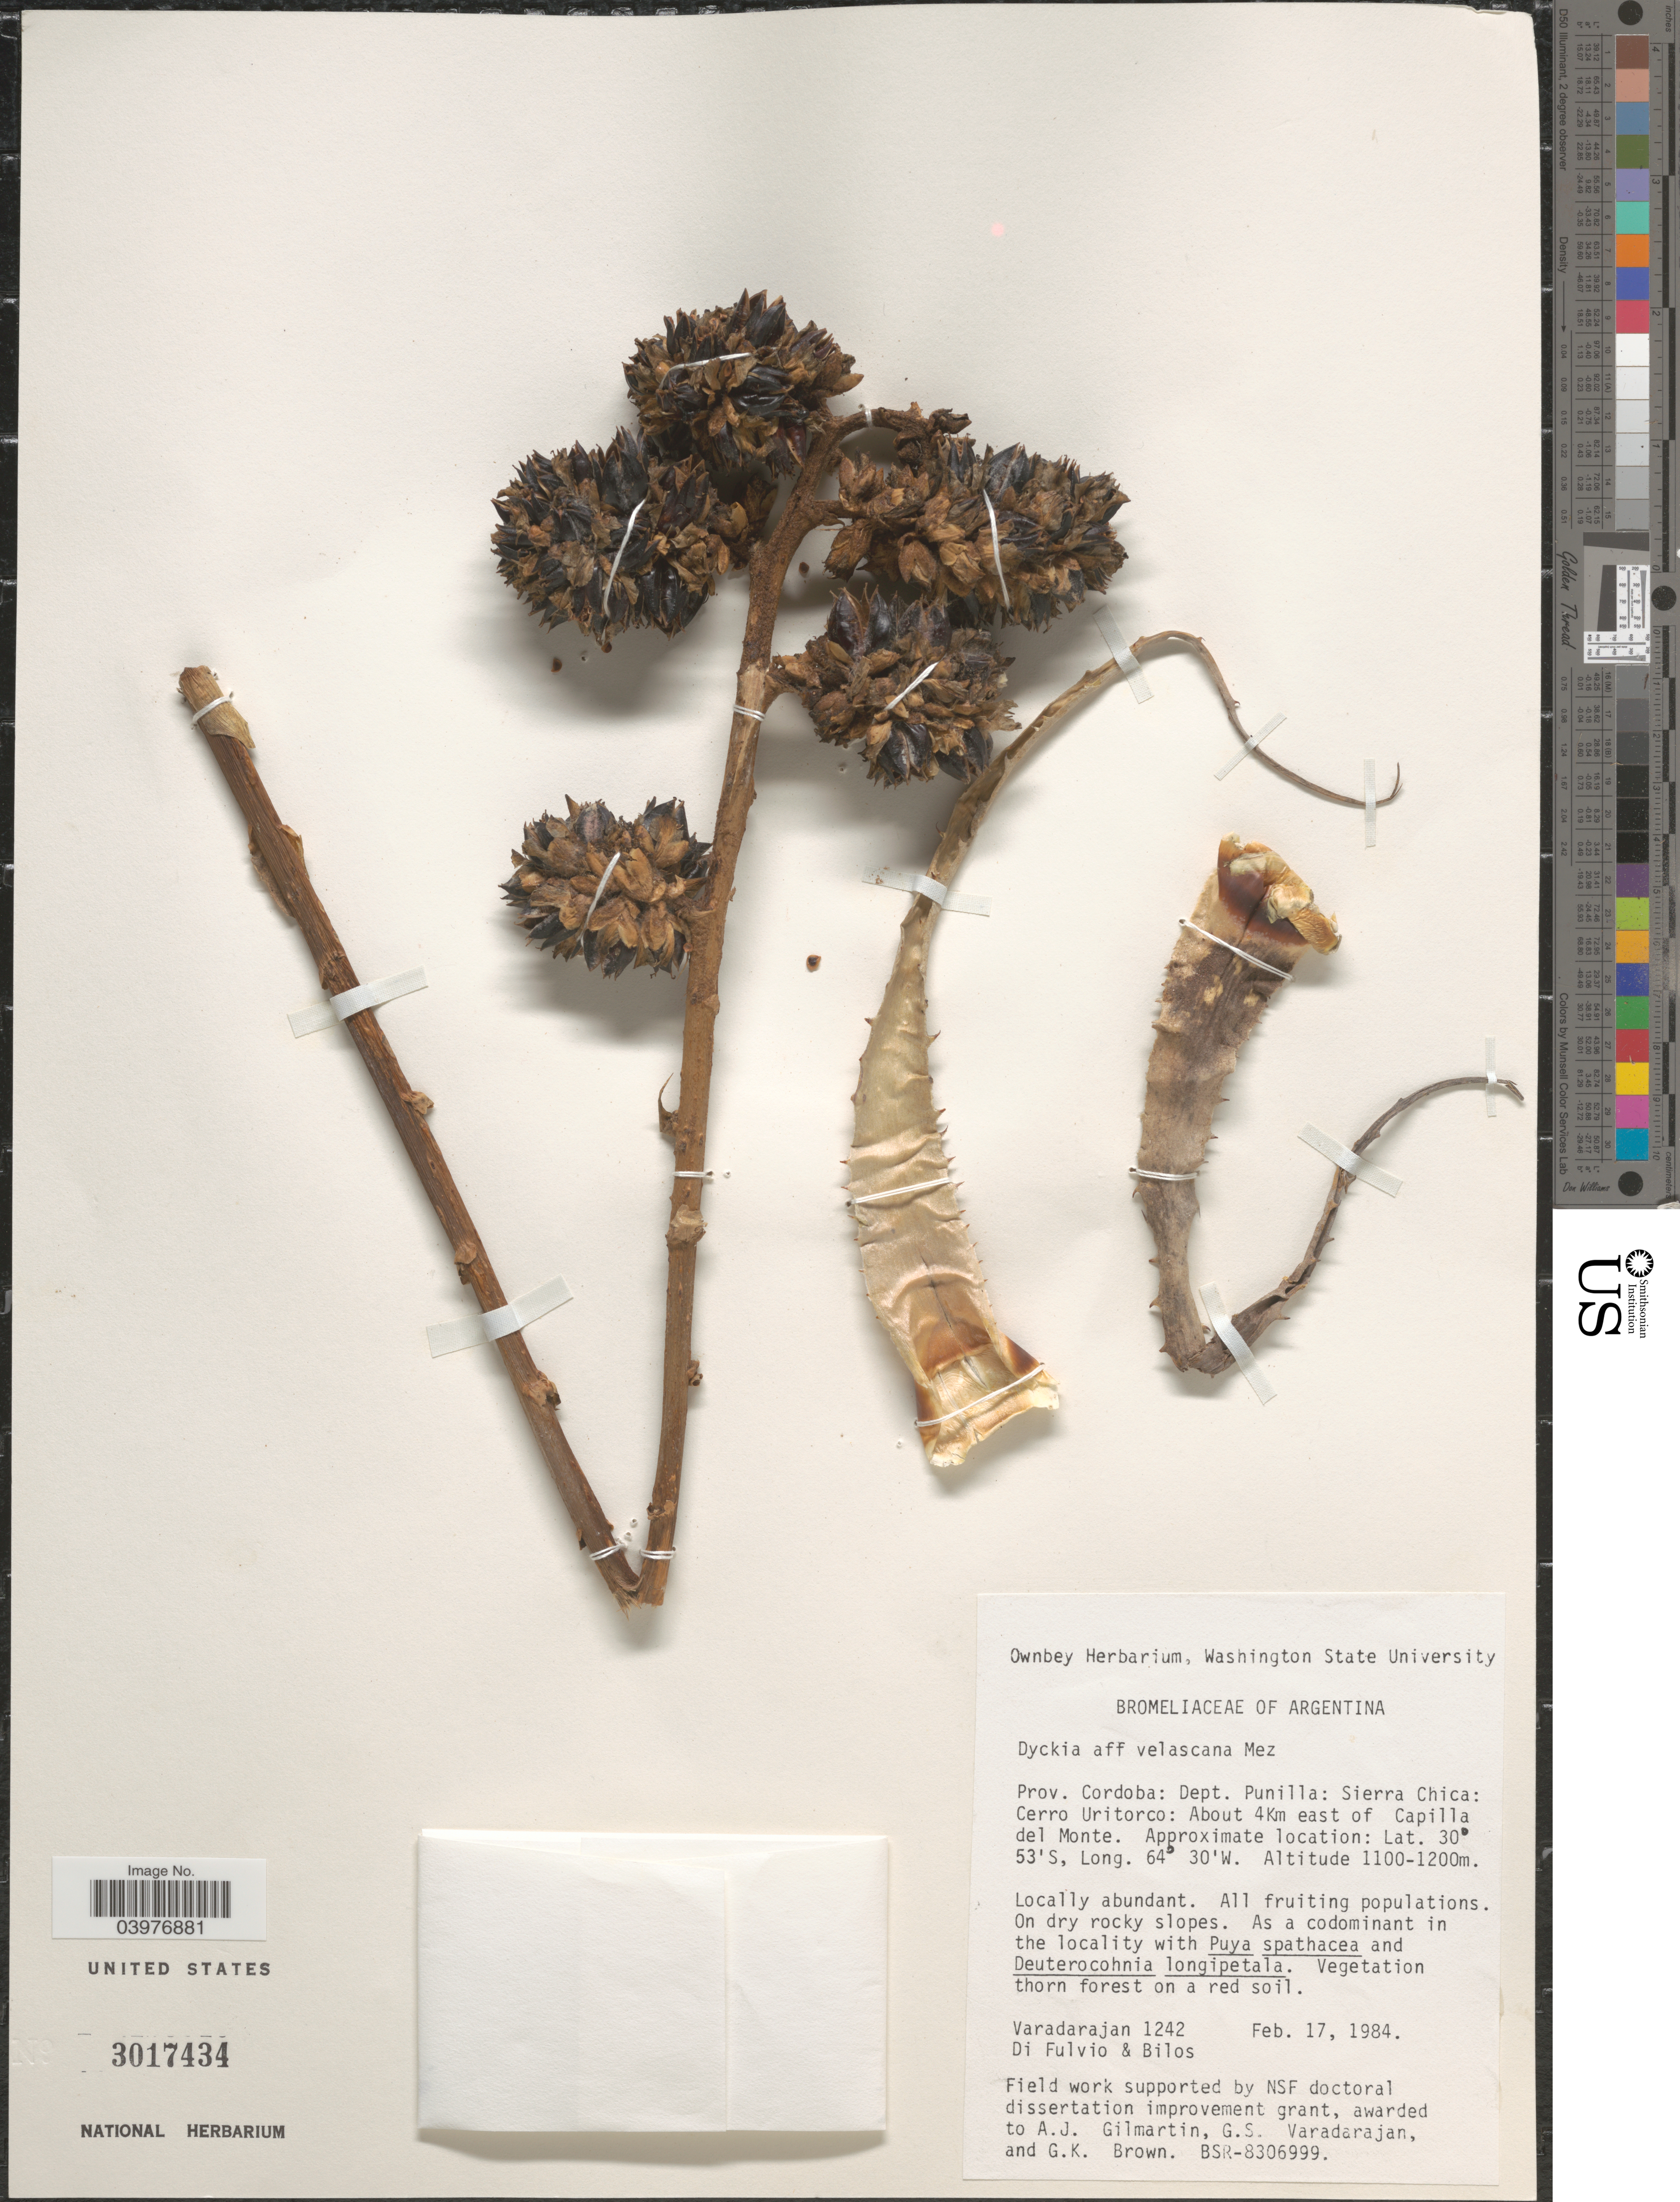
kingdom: Plantae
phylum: Tracheophyta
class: Liliopsida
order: Poales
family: Bromeliaceae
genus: Dyckia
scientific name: Dyckia velascana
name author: Mez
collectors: G. S. Varadarajan, -. Di Fulvio & -. Bilos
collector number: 1242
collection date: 1984-02-17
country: Argentina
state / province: Cordoba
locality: Dept. Punilla: Sierra Chica: Cerro Uritorco: About 4Km east of Capilla del Monte.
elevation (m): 1100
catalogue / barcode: US 3017434